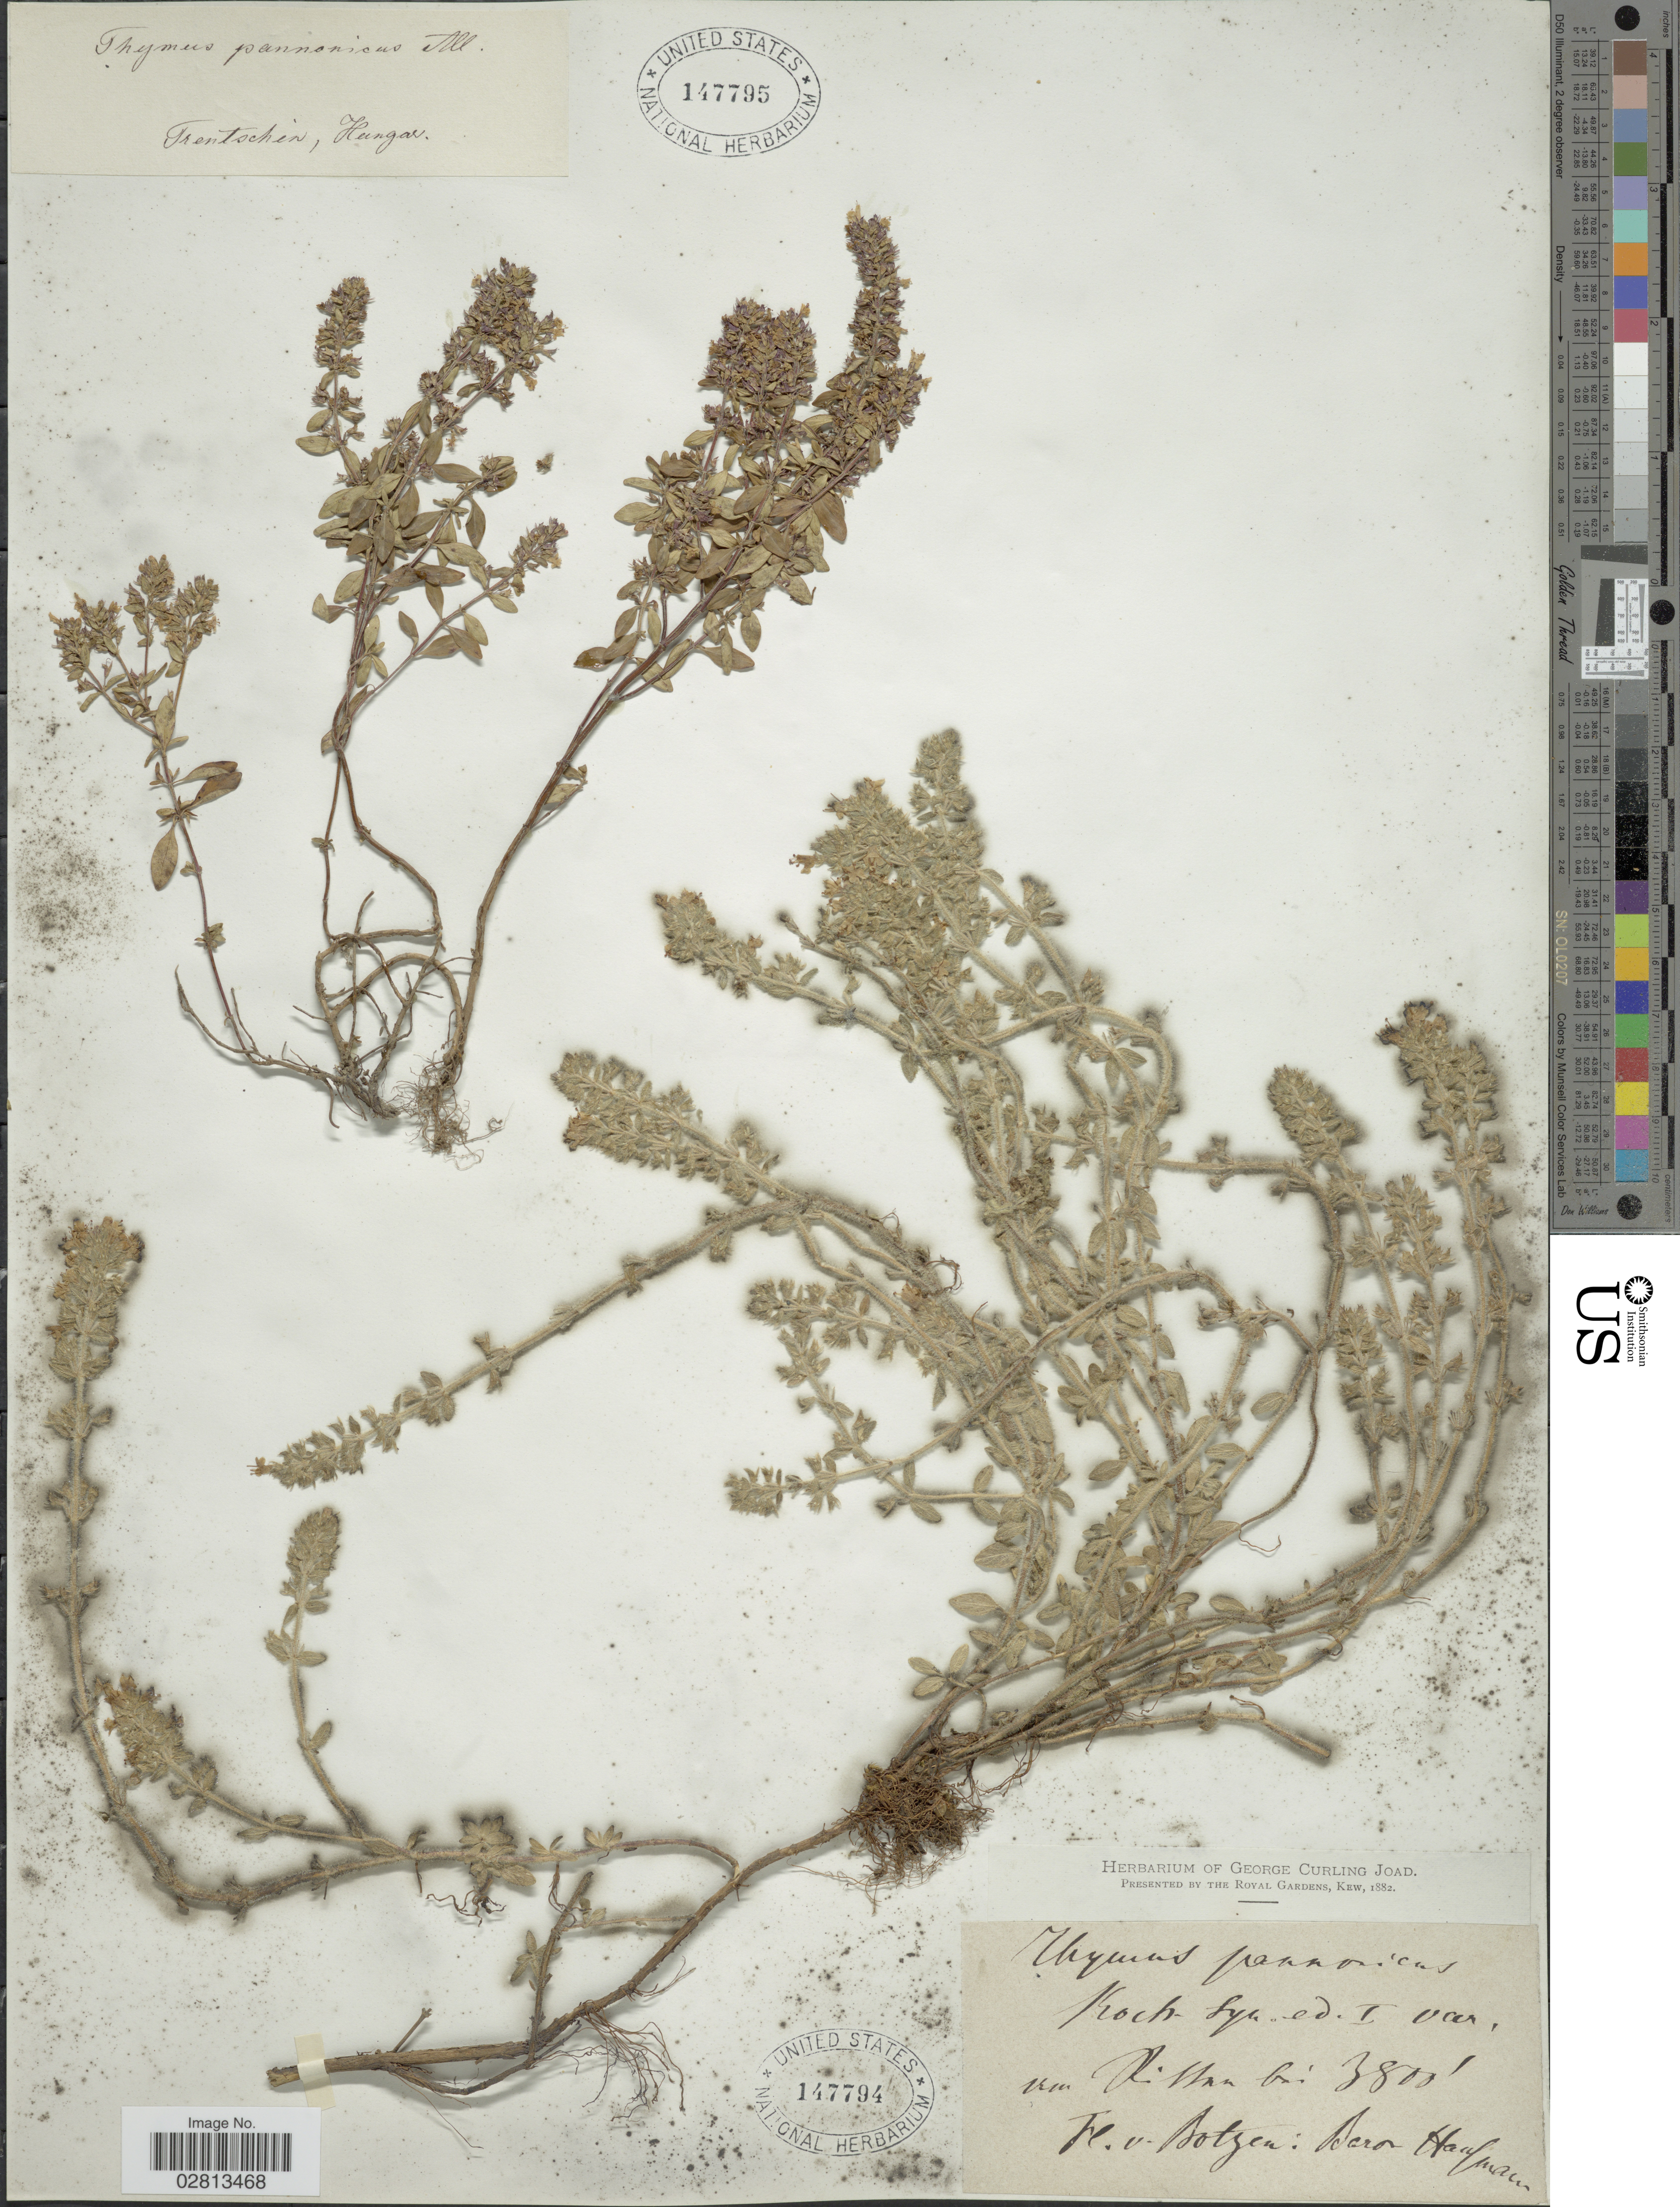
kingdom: Plantae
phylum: Tracheophyta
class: Magnoliopsida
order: Lamiales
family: Lamiaceae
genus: Thymus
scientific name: Thymus pannonicus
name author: All.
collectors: B. Haufmann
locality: Van RiMan bas. Fl.v. Botzen [interpreted]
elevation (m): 1158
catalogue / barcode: US 147794